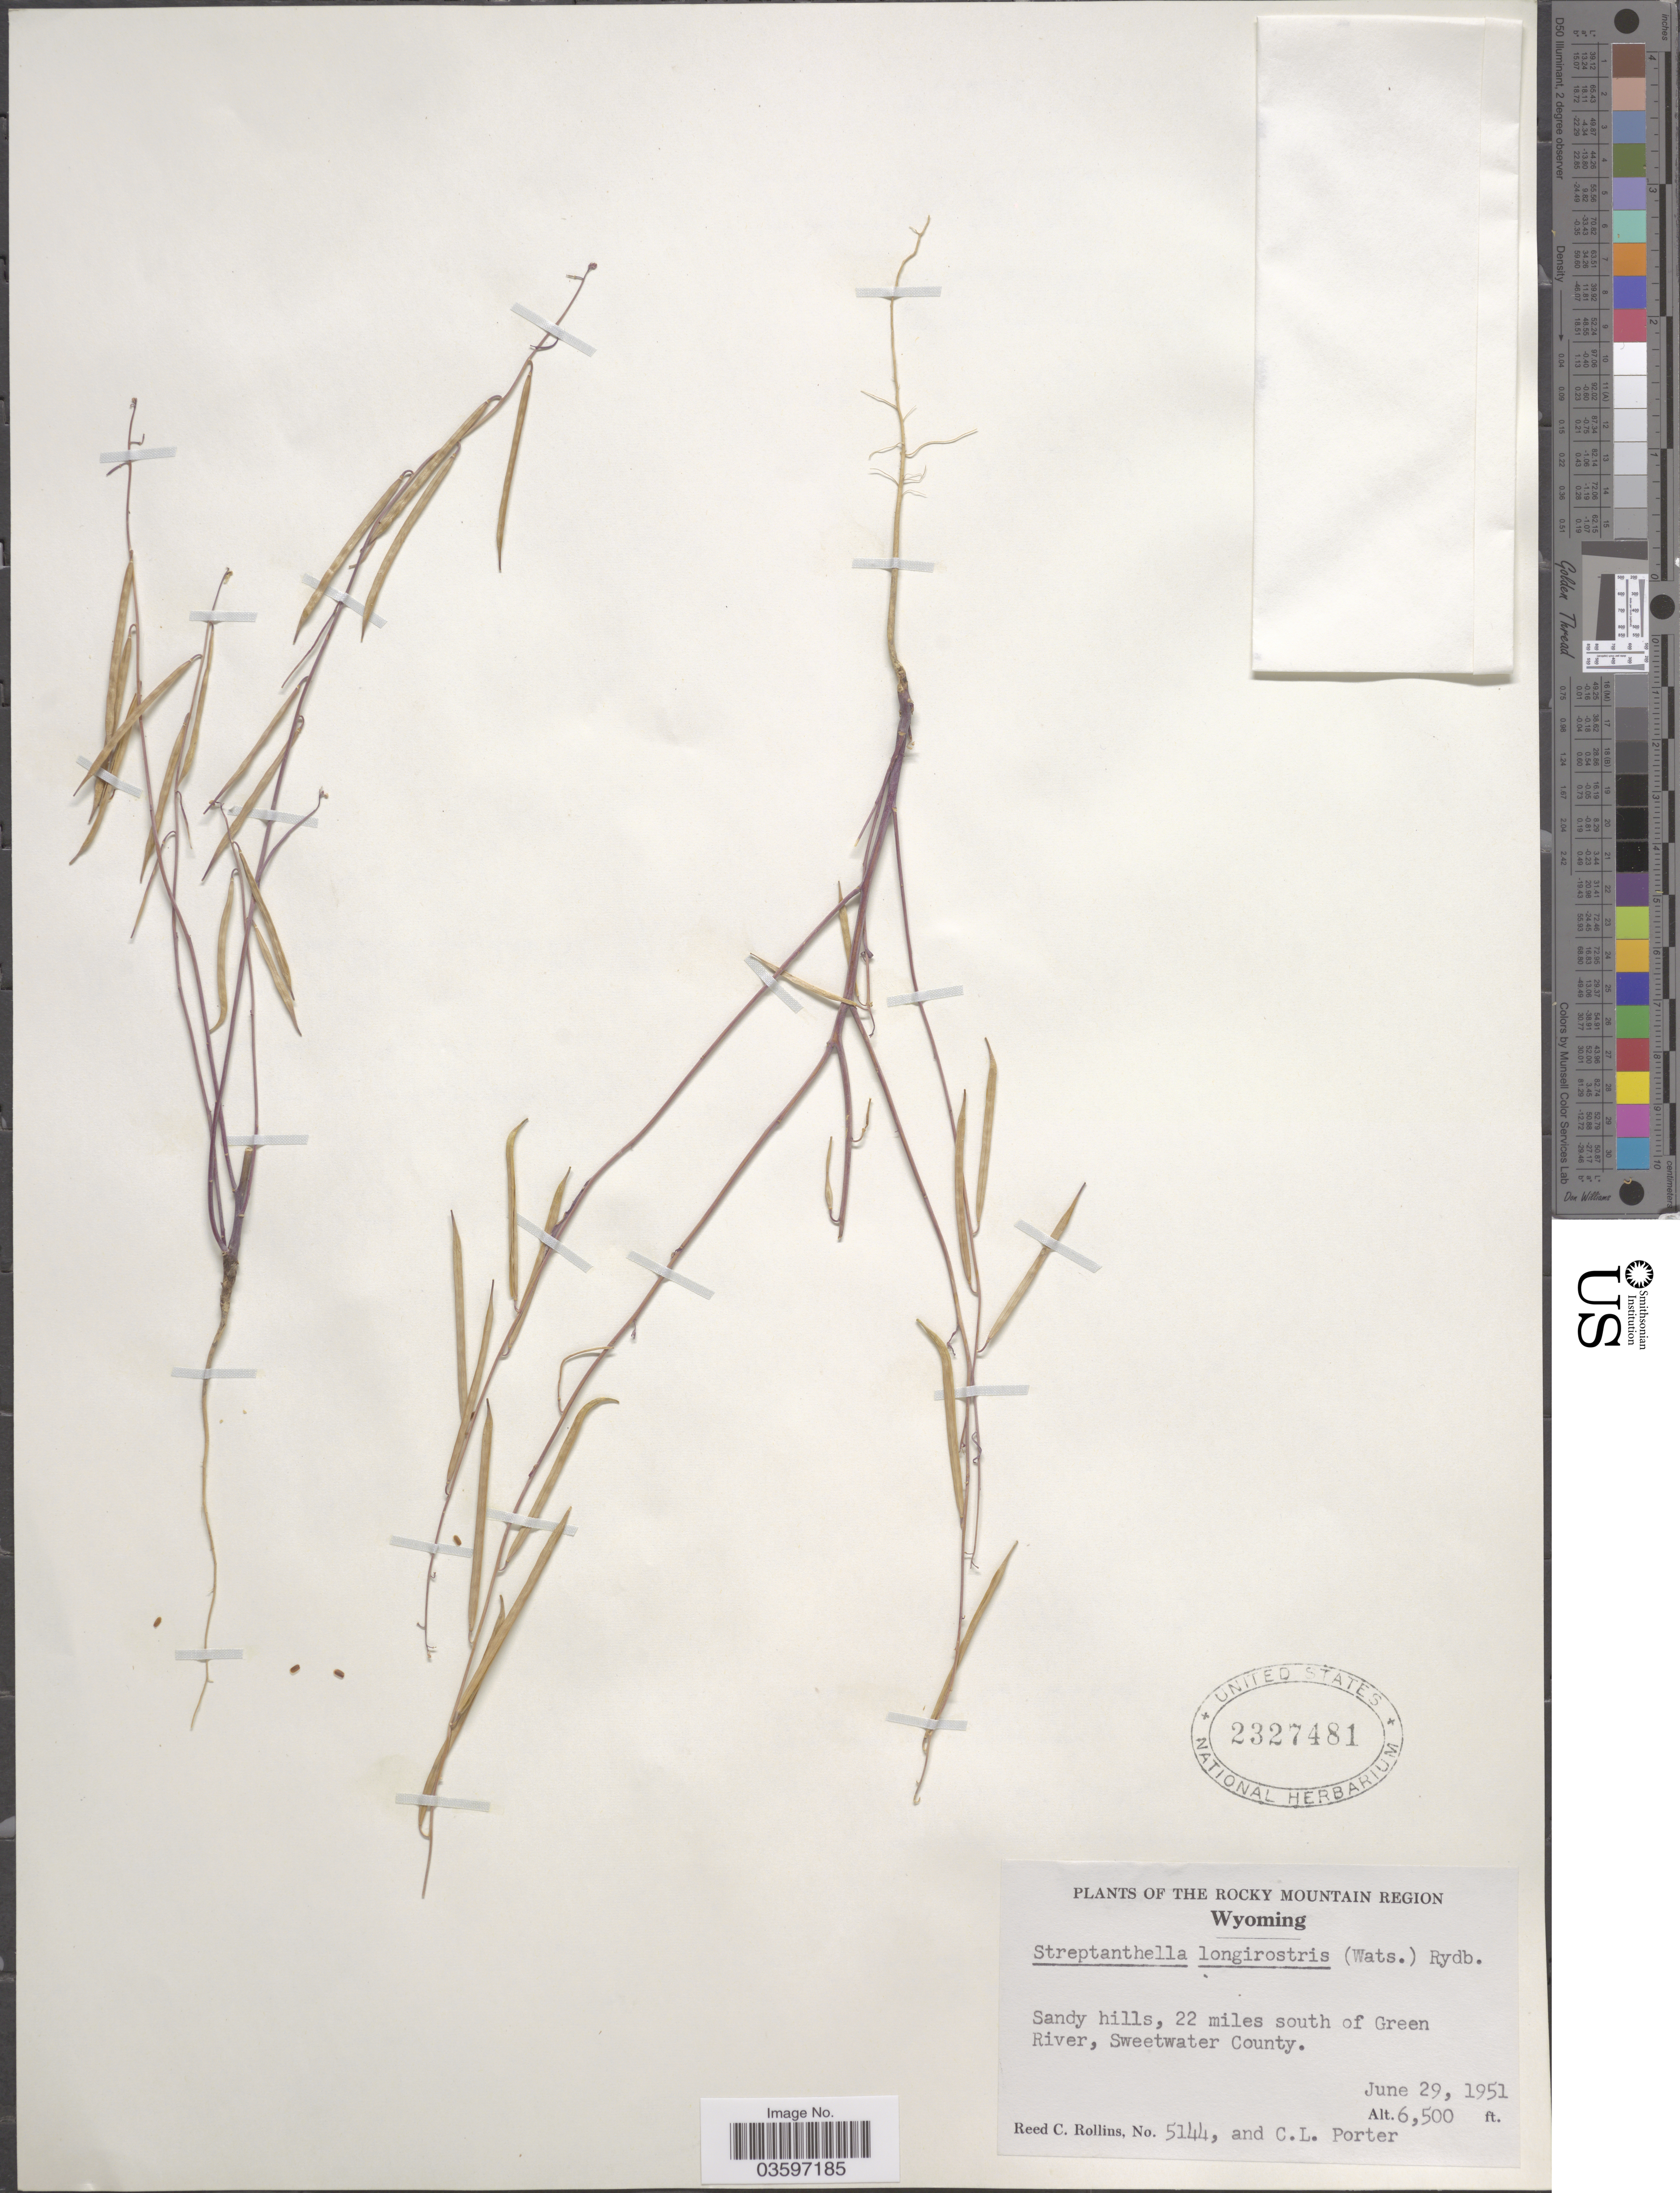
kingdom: Plantae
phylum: Tracheophyta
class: Magnoliopsida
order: Brassicales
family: Brassicaceae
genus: Streptanthella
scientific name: Streptanthella longirostris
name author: (S. Watson) Rydb.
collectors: R. C. Rollins & C. L. Porter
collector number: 5144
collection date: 1951-06-29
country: United States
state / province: Wyoming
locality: The Rocky Mountain Region. Sandy hills, 22 miles south of Green River, Sweetwater County.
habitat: sandy hills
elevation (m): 1981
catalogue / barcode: US 2327481